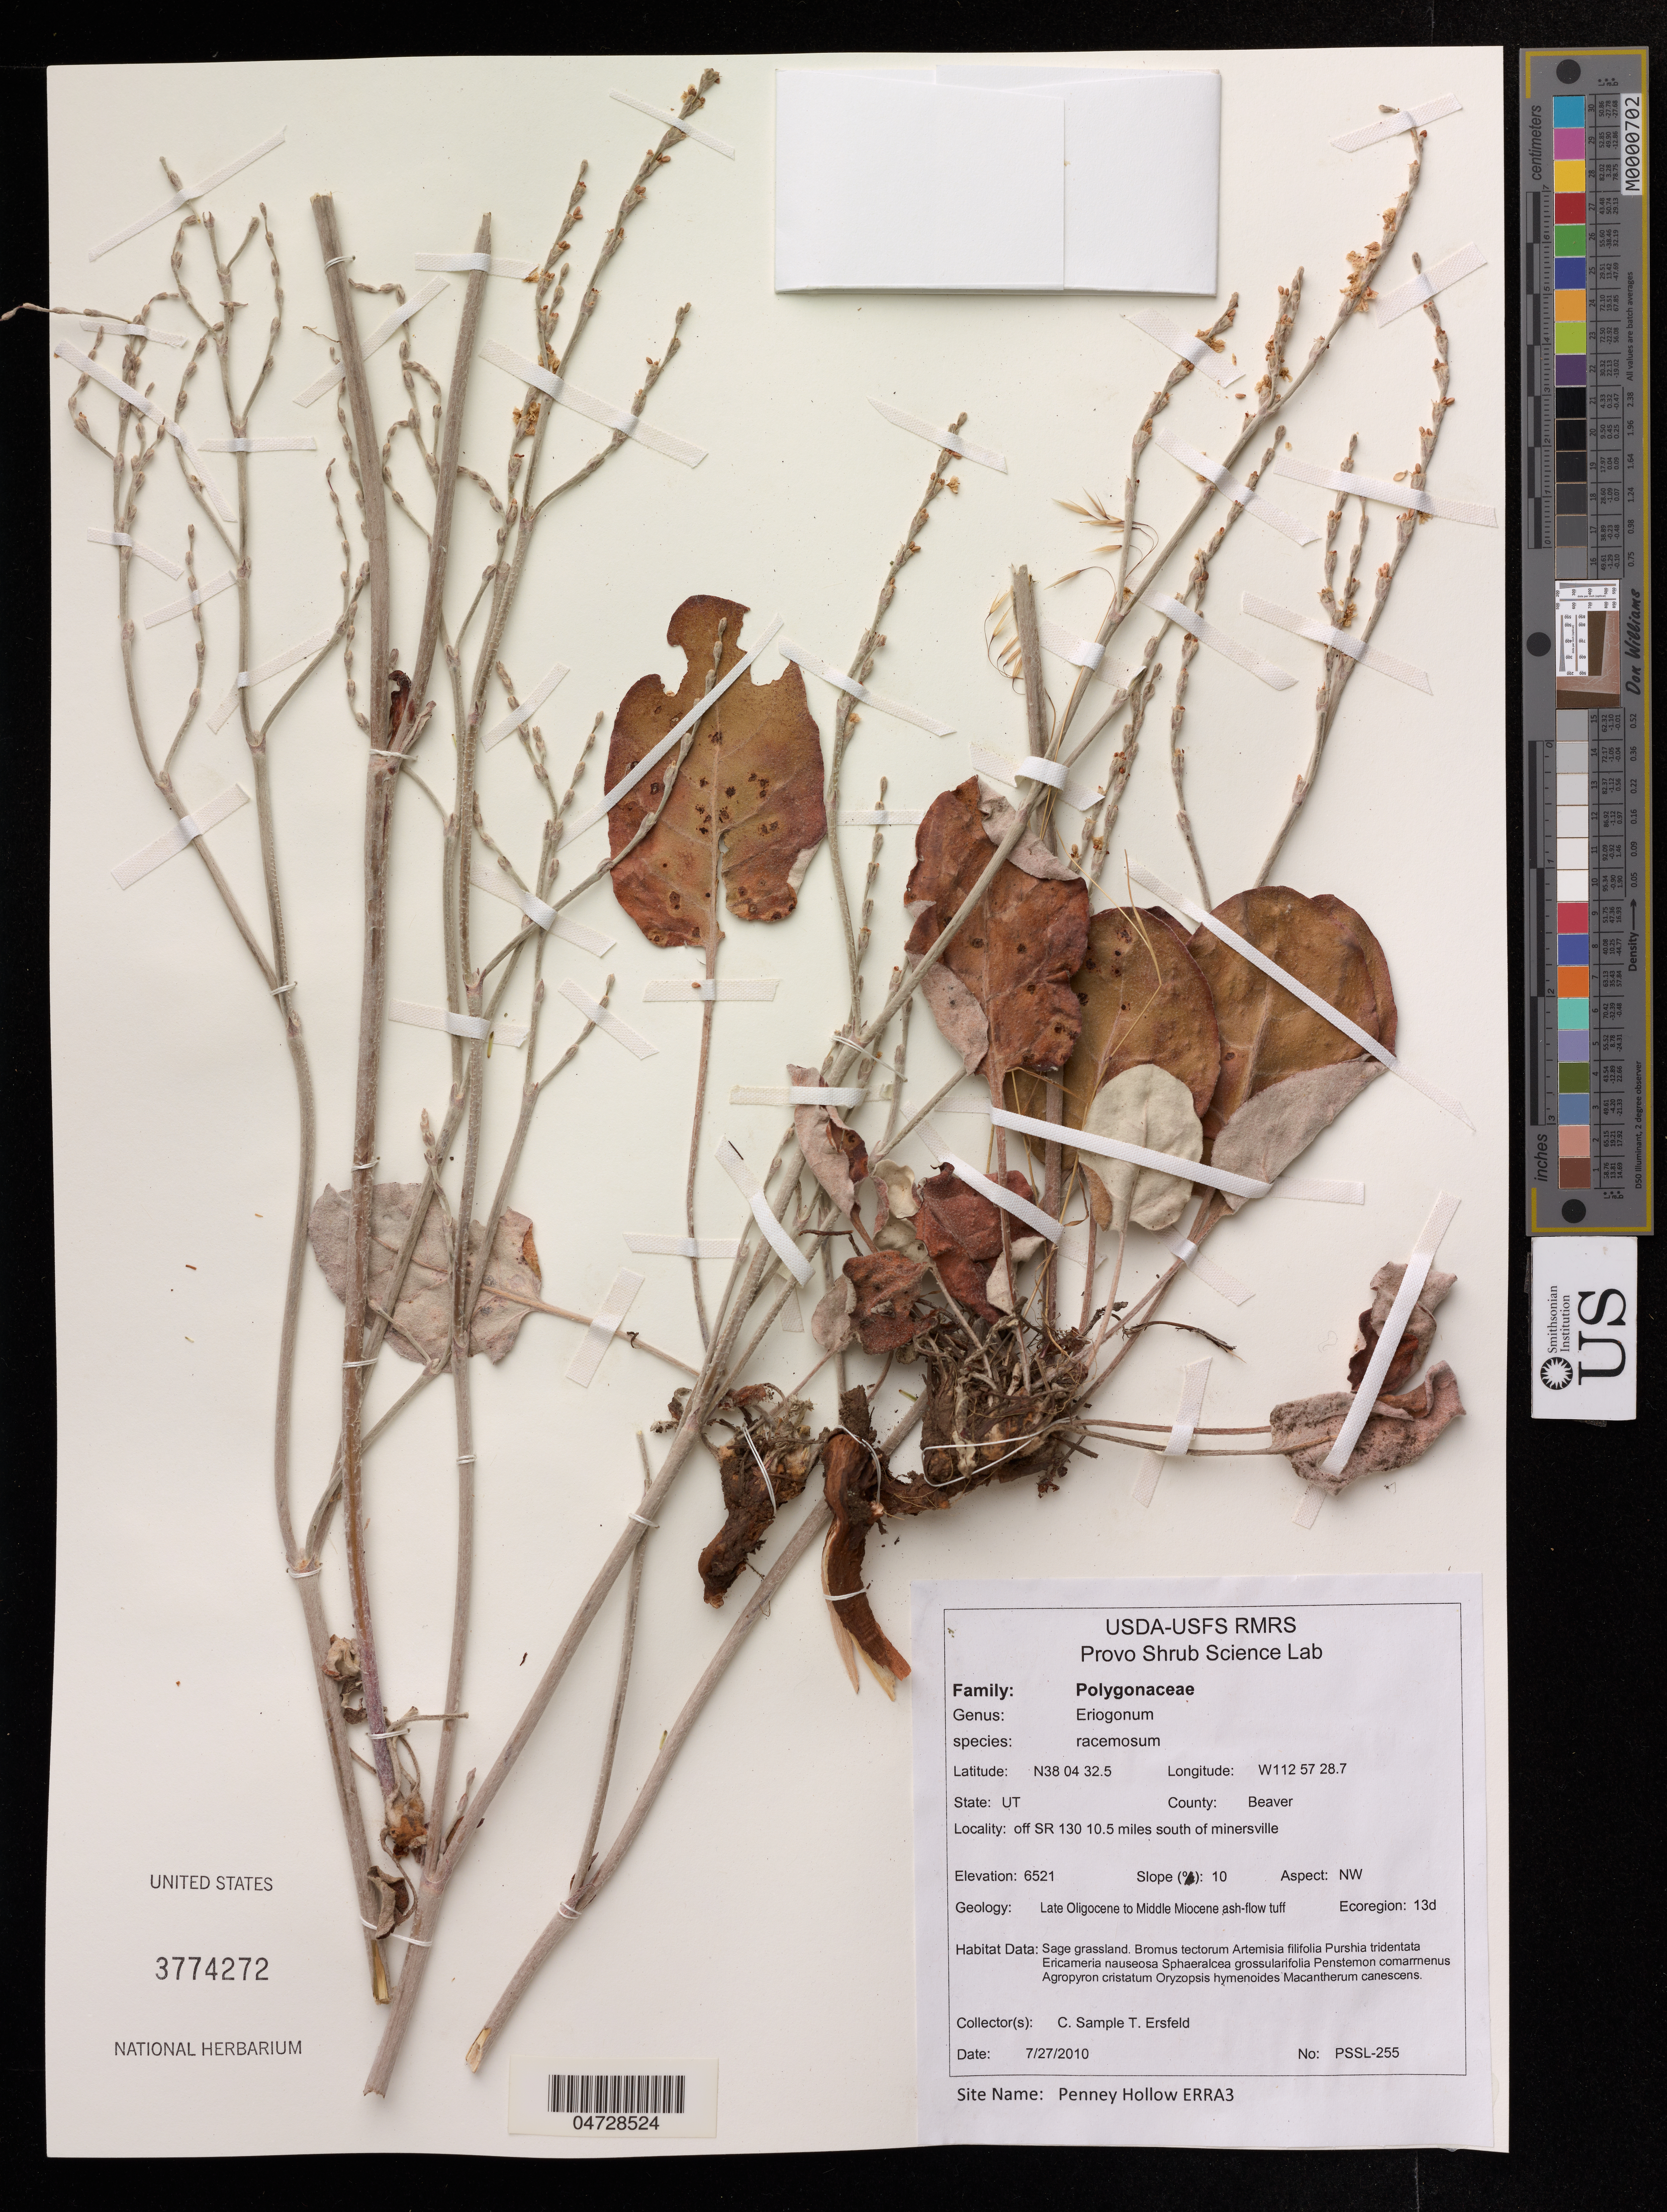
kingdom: Plantae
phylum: Tracheophyta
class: Magnoliopsida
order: Caryophyllales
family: Polygonaceae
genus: Eriogonum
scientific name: Eriogonum racemosum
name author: Nutt.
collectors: C. Sample & T. Ersfeld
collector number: PSSL-255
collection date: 2010-07-27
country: United States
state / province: Utah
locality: County: Beaver, off SR 130 10.5 miles south of Minersville.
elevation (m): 1988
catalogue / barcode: US 3774272